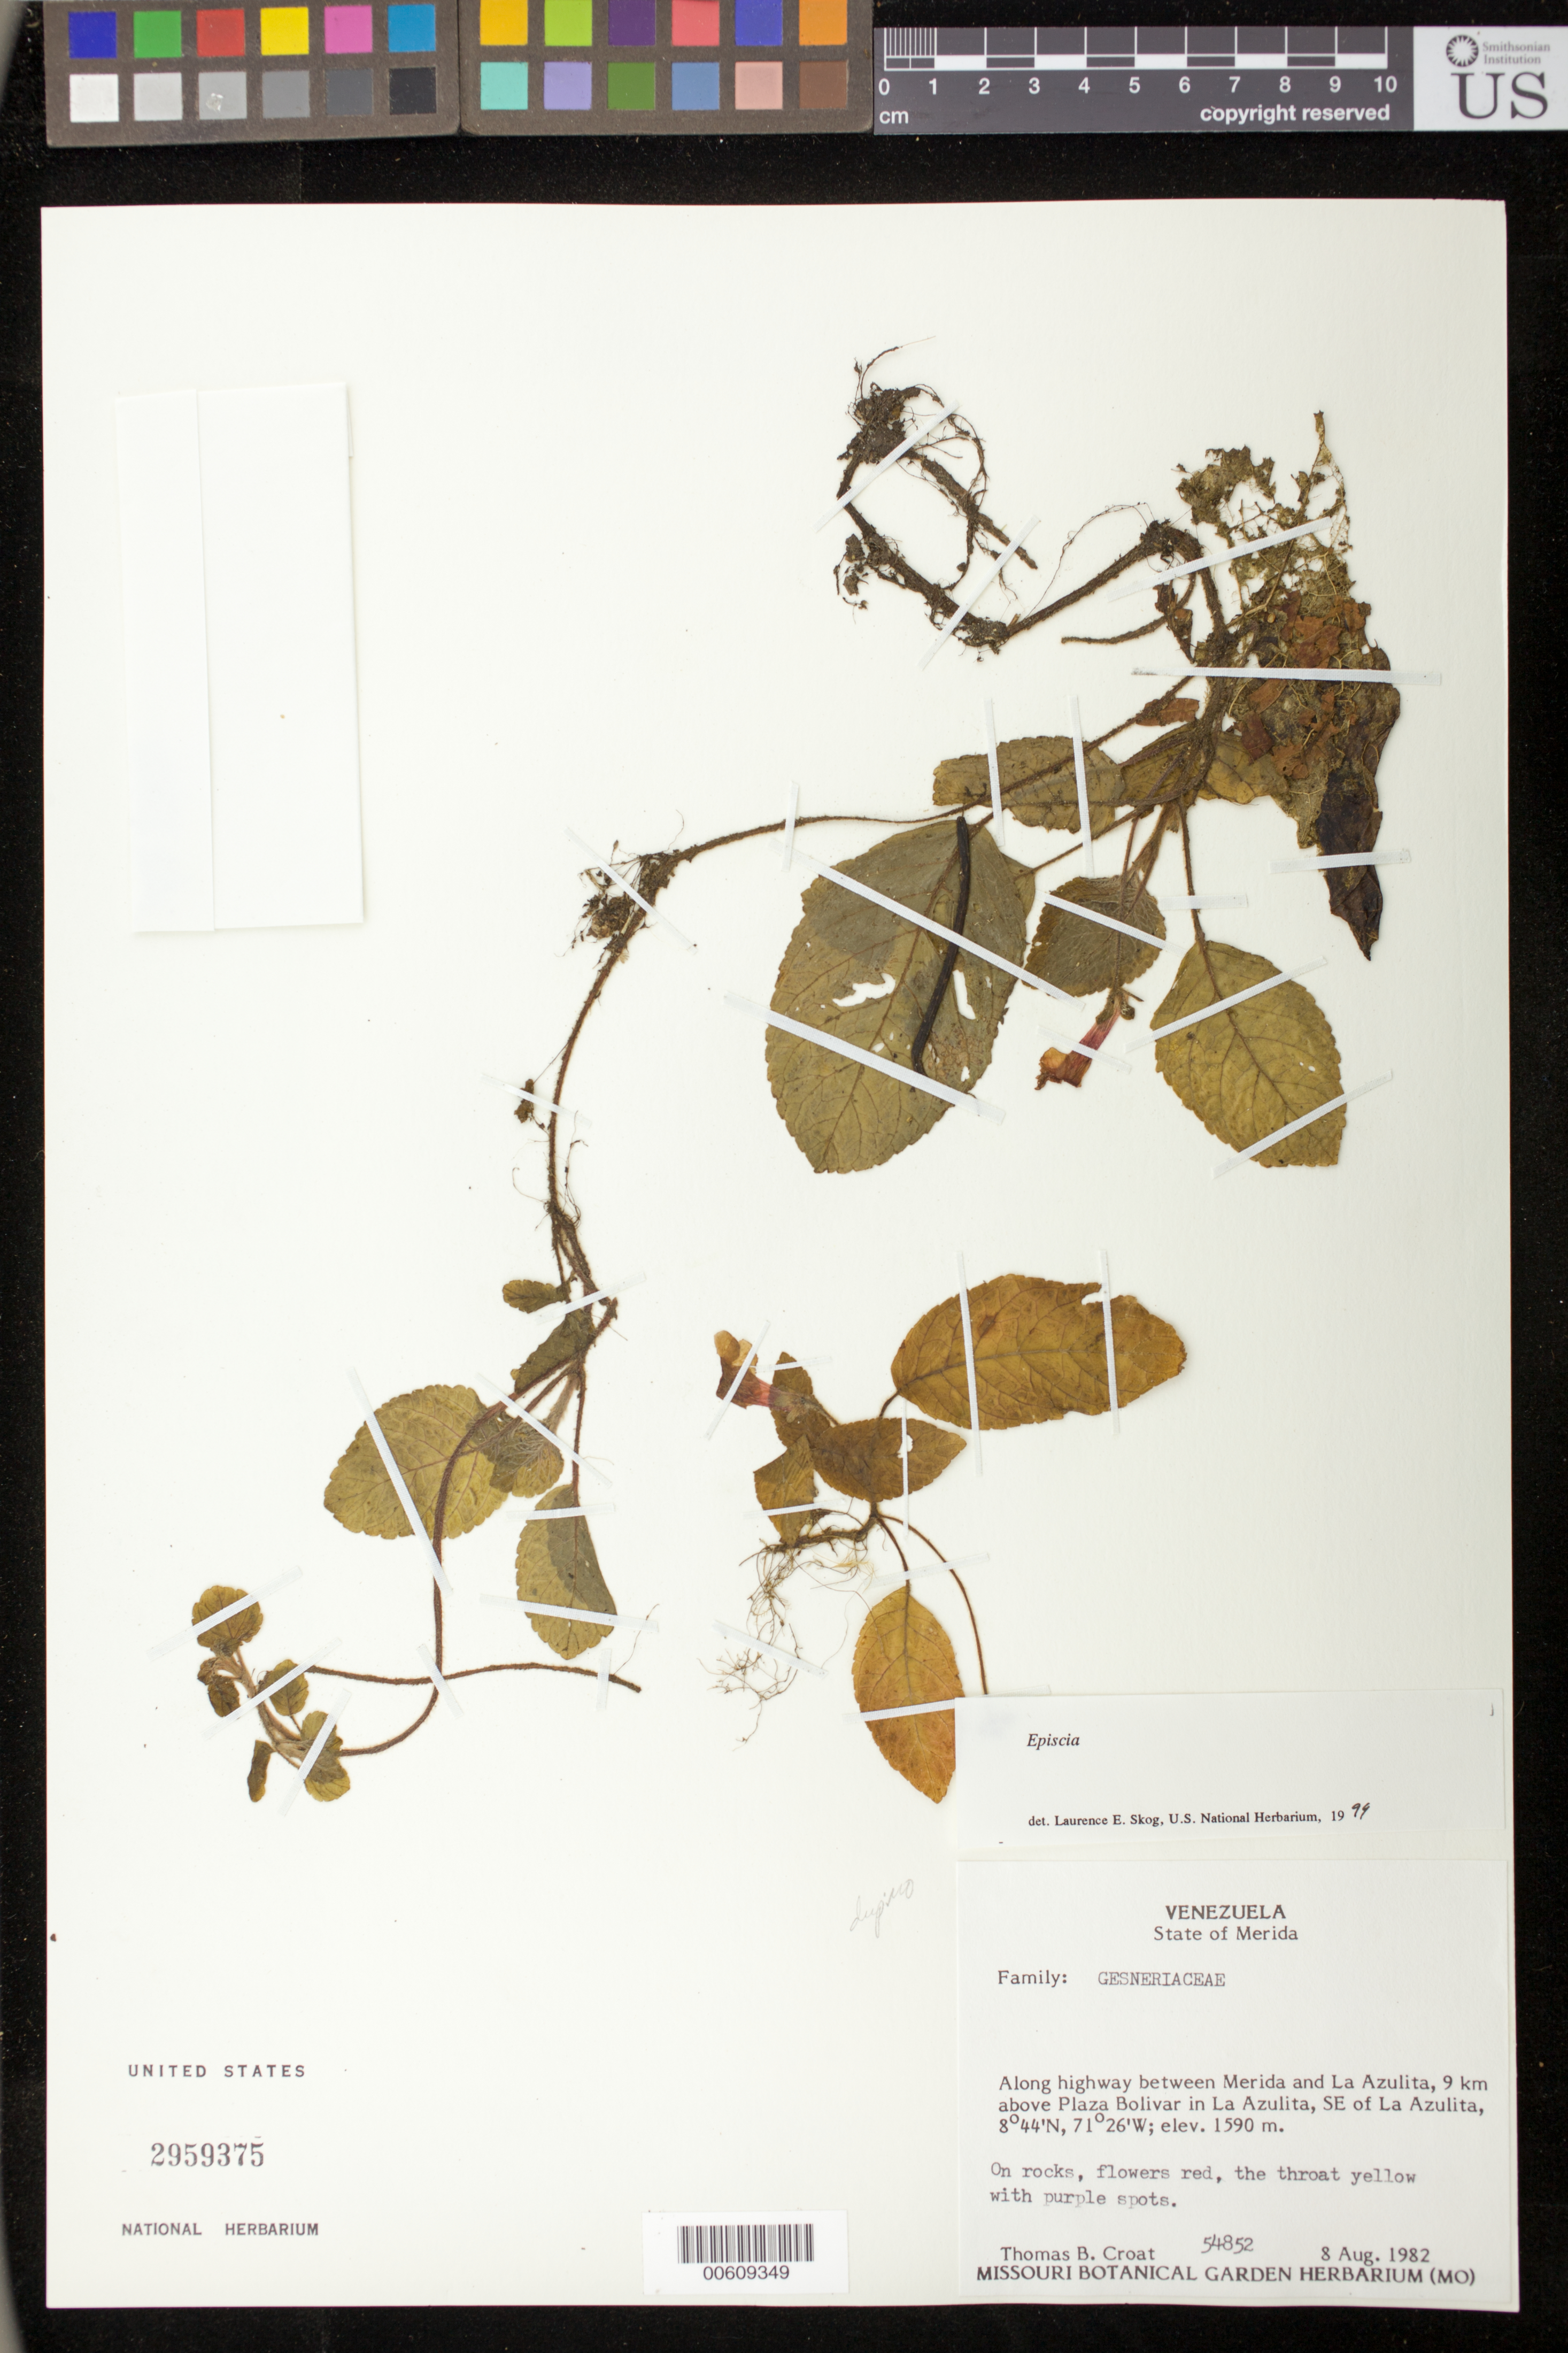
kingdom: Plantae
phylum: Tracheophyta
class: Magnoliopsida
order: Lamiales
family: Gesneriaceae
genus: Episcia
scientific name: Episcia reptans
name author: Mart.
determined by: Skog, Laurence E.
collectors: T. B. Croat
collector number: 54852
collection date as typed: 08 Aug 1982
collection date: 1982-08-08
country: Venezuela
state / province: Mérida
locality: Along highway between Merida and La Azulita, 9 km above Plaza Bolivar in La Azulita, SE of La Azulita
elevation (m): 1590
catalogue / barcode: US 2959375